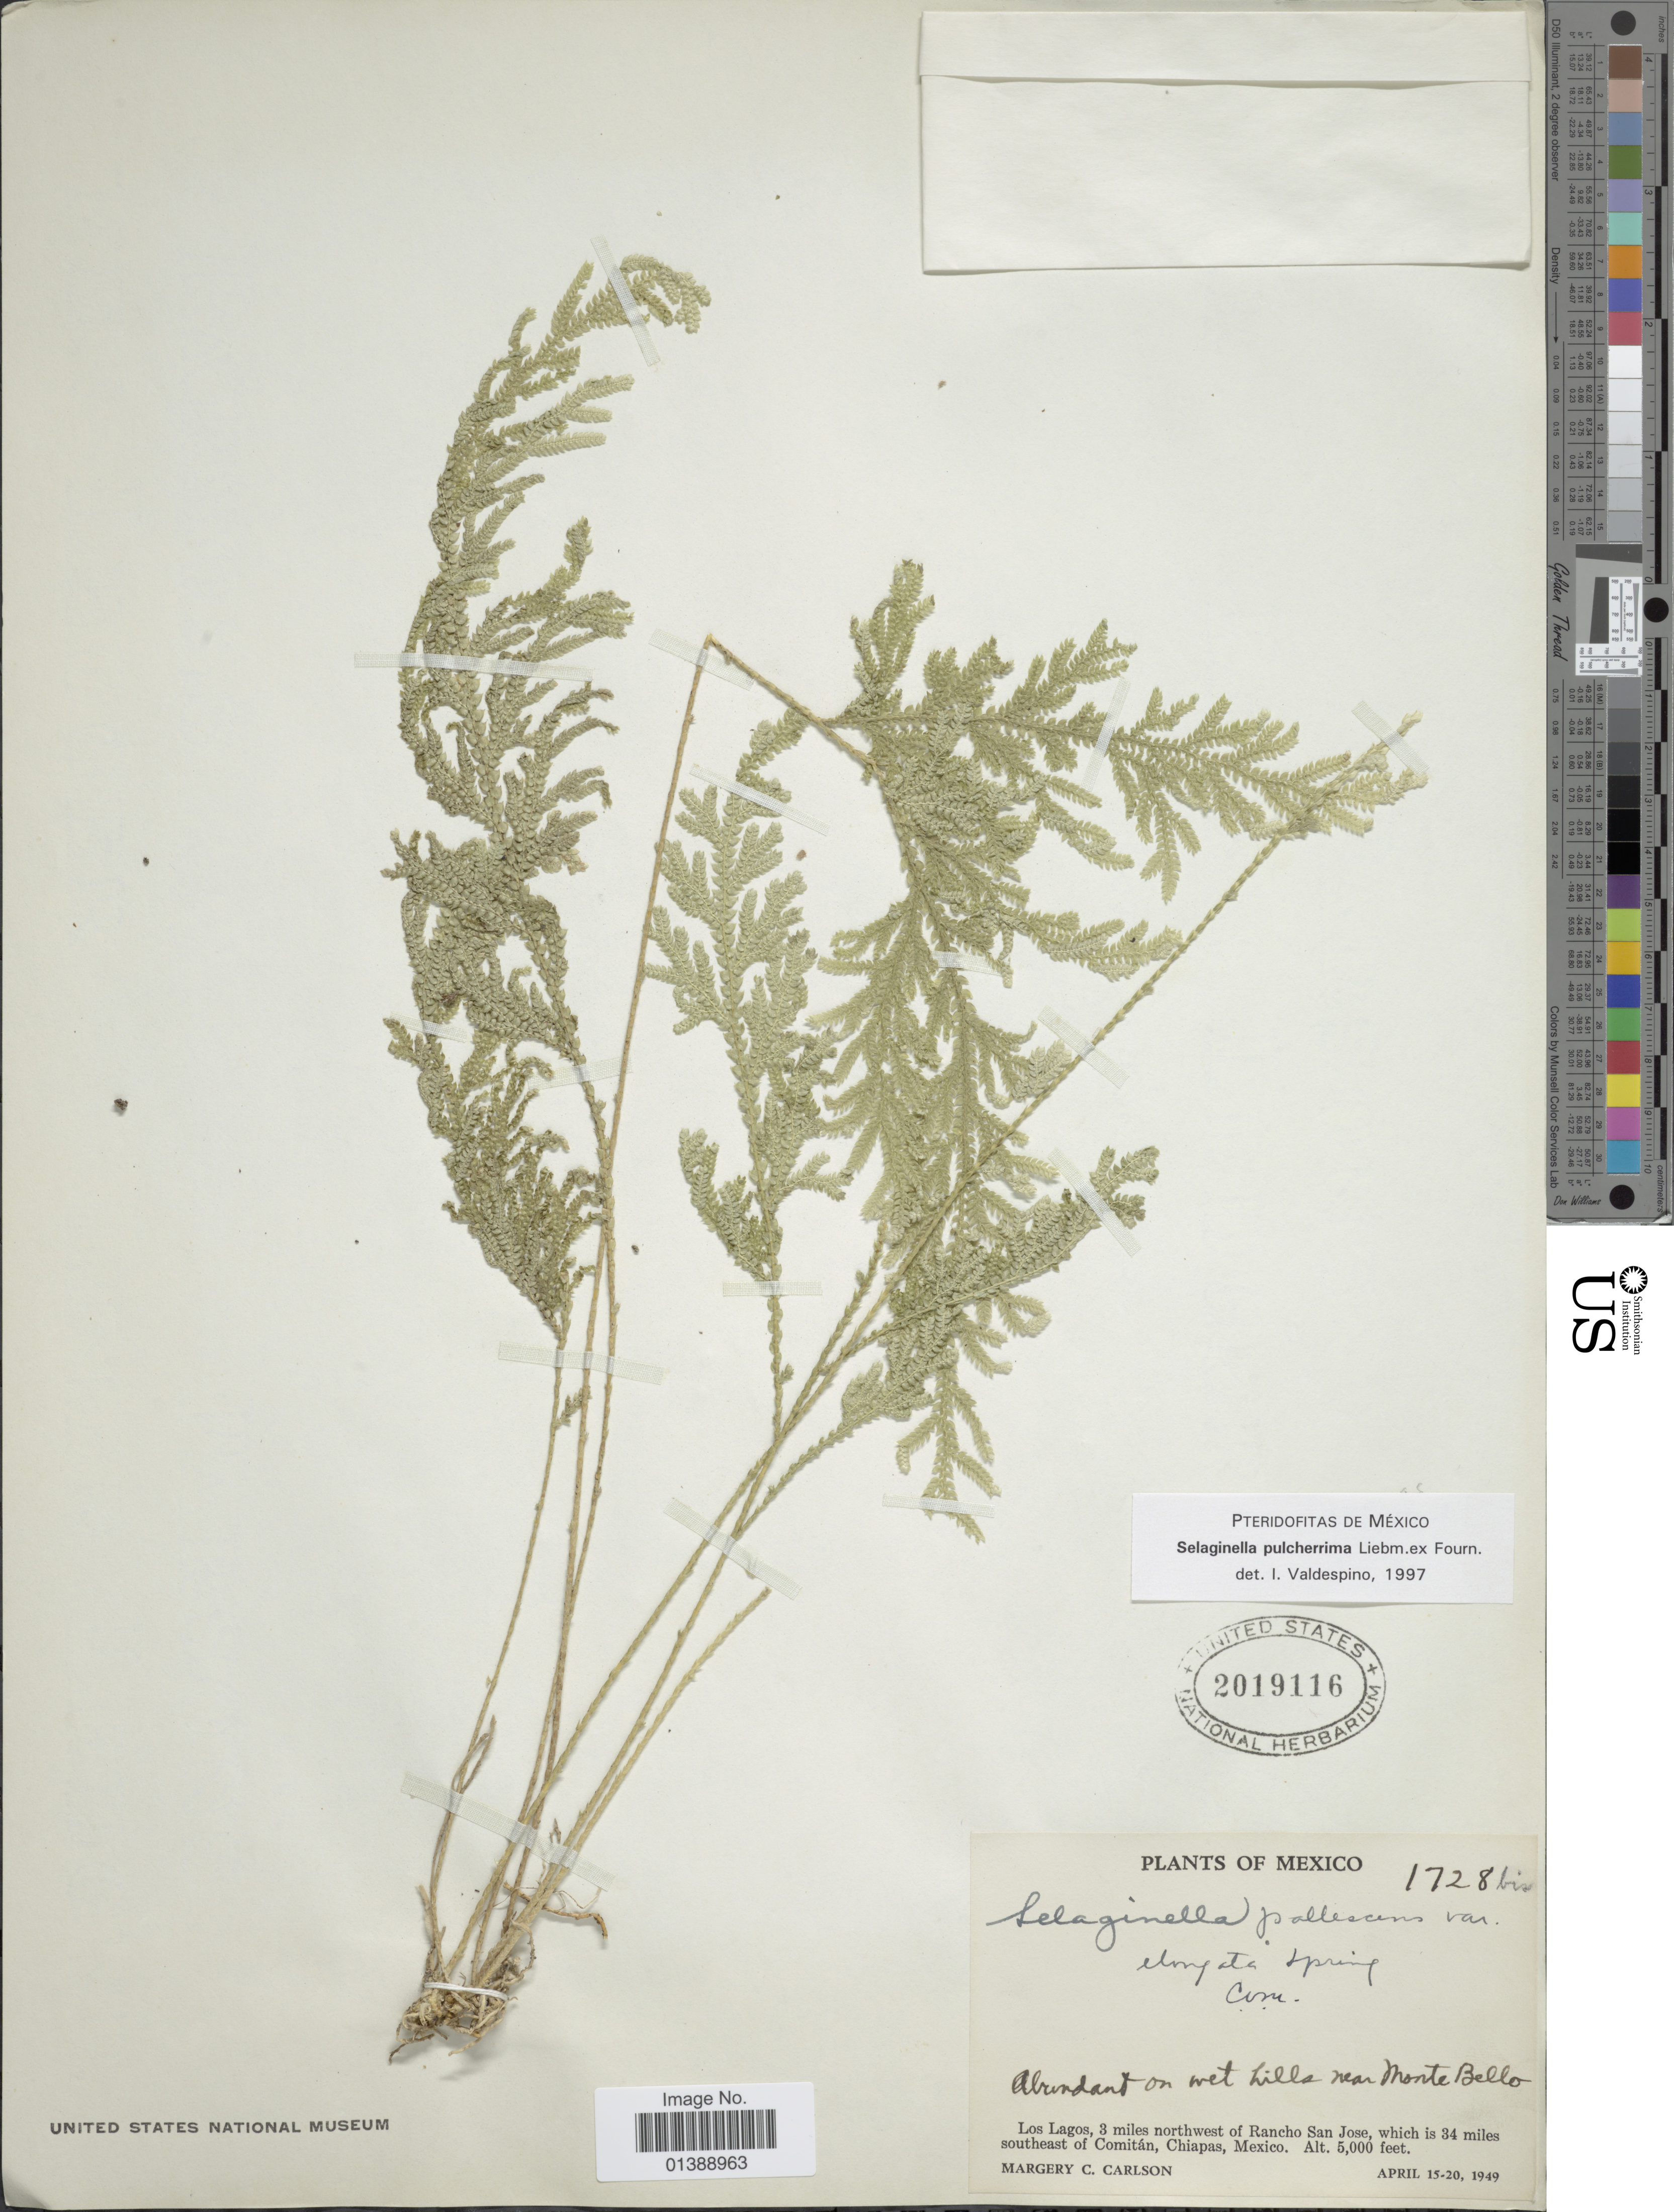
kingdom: Plantae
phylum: Tracheophyta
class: Lycopodiopsida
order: Selaginellales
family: Selaginellaceae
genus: Selaginella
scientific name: Selaginella pulcherrima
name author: Liebm.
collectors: M. C. Carlson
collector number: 1728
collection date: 1949-04-15/1949-04-20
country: Mexico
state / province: Chiapas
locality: Los Lagos, 3 miles northwest of Rancho San Jose, wich is 34 miles southeast of Comitán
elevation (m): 1524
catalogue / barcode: US 2019116